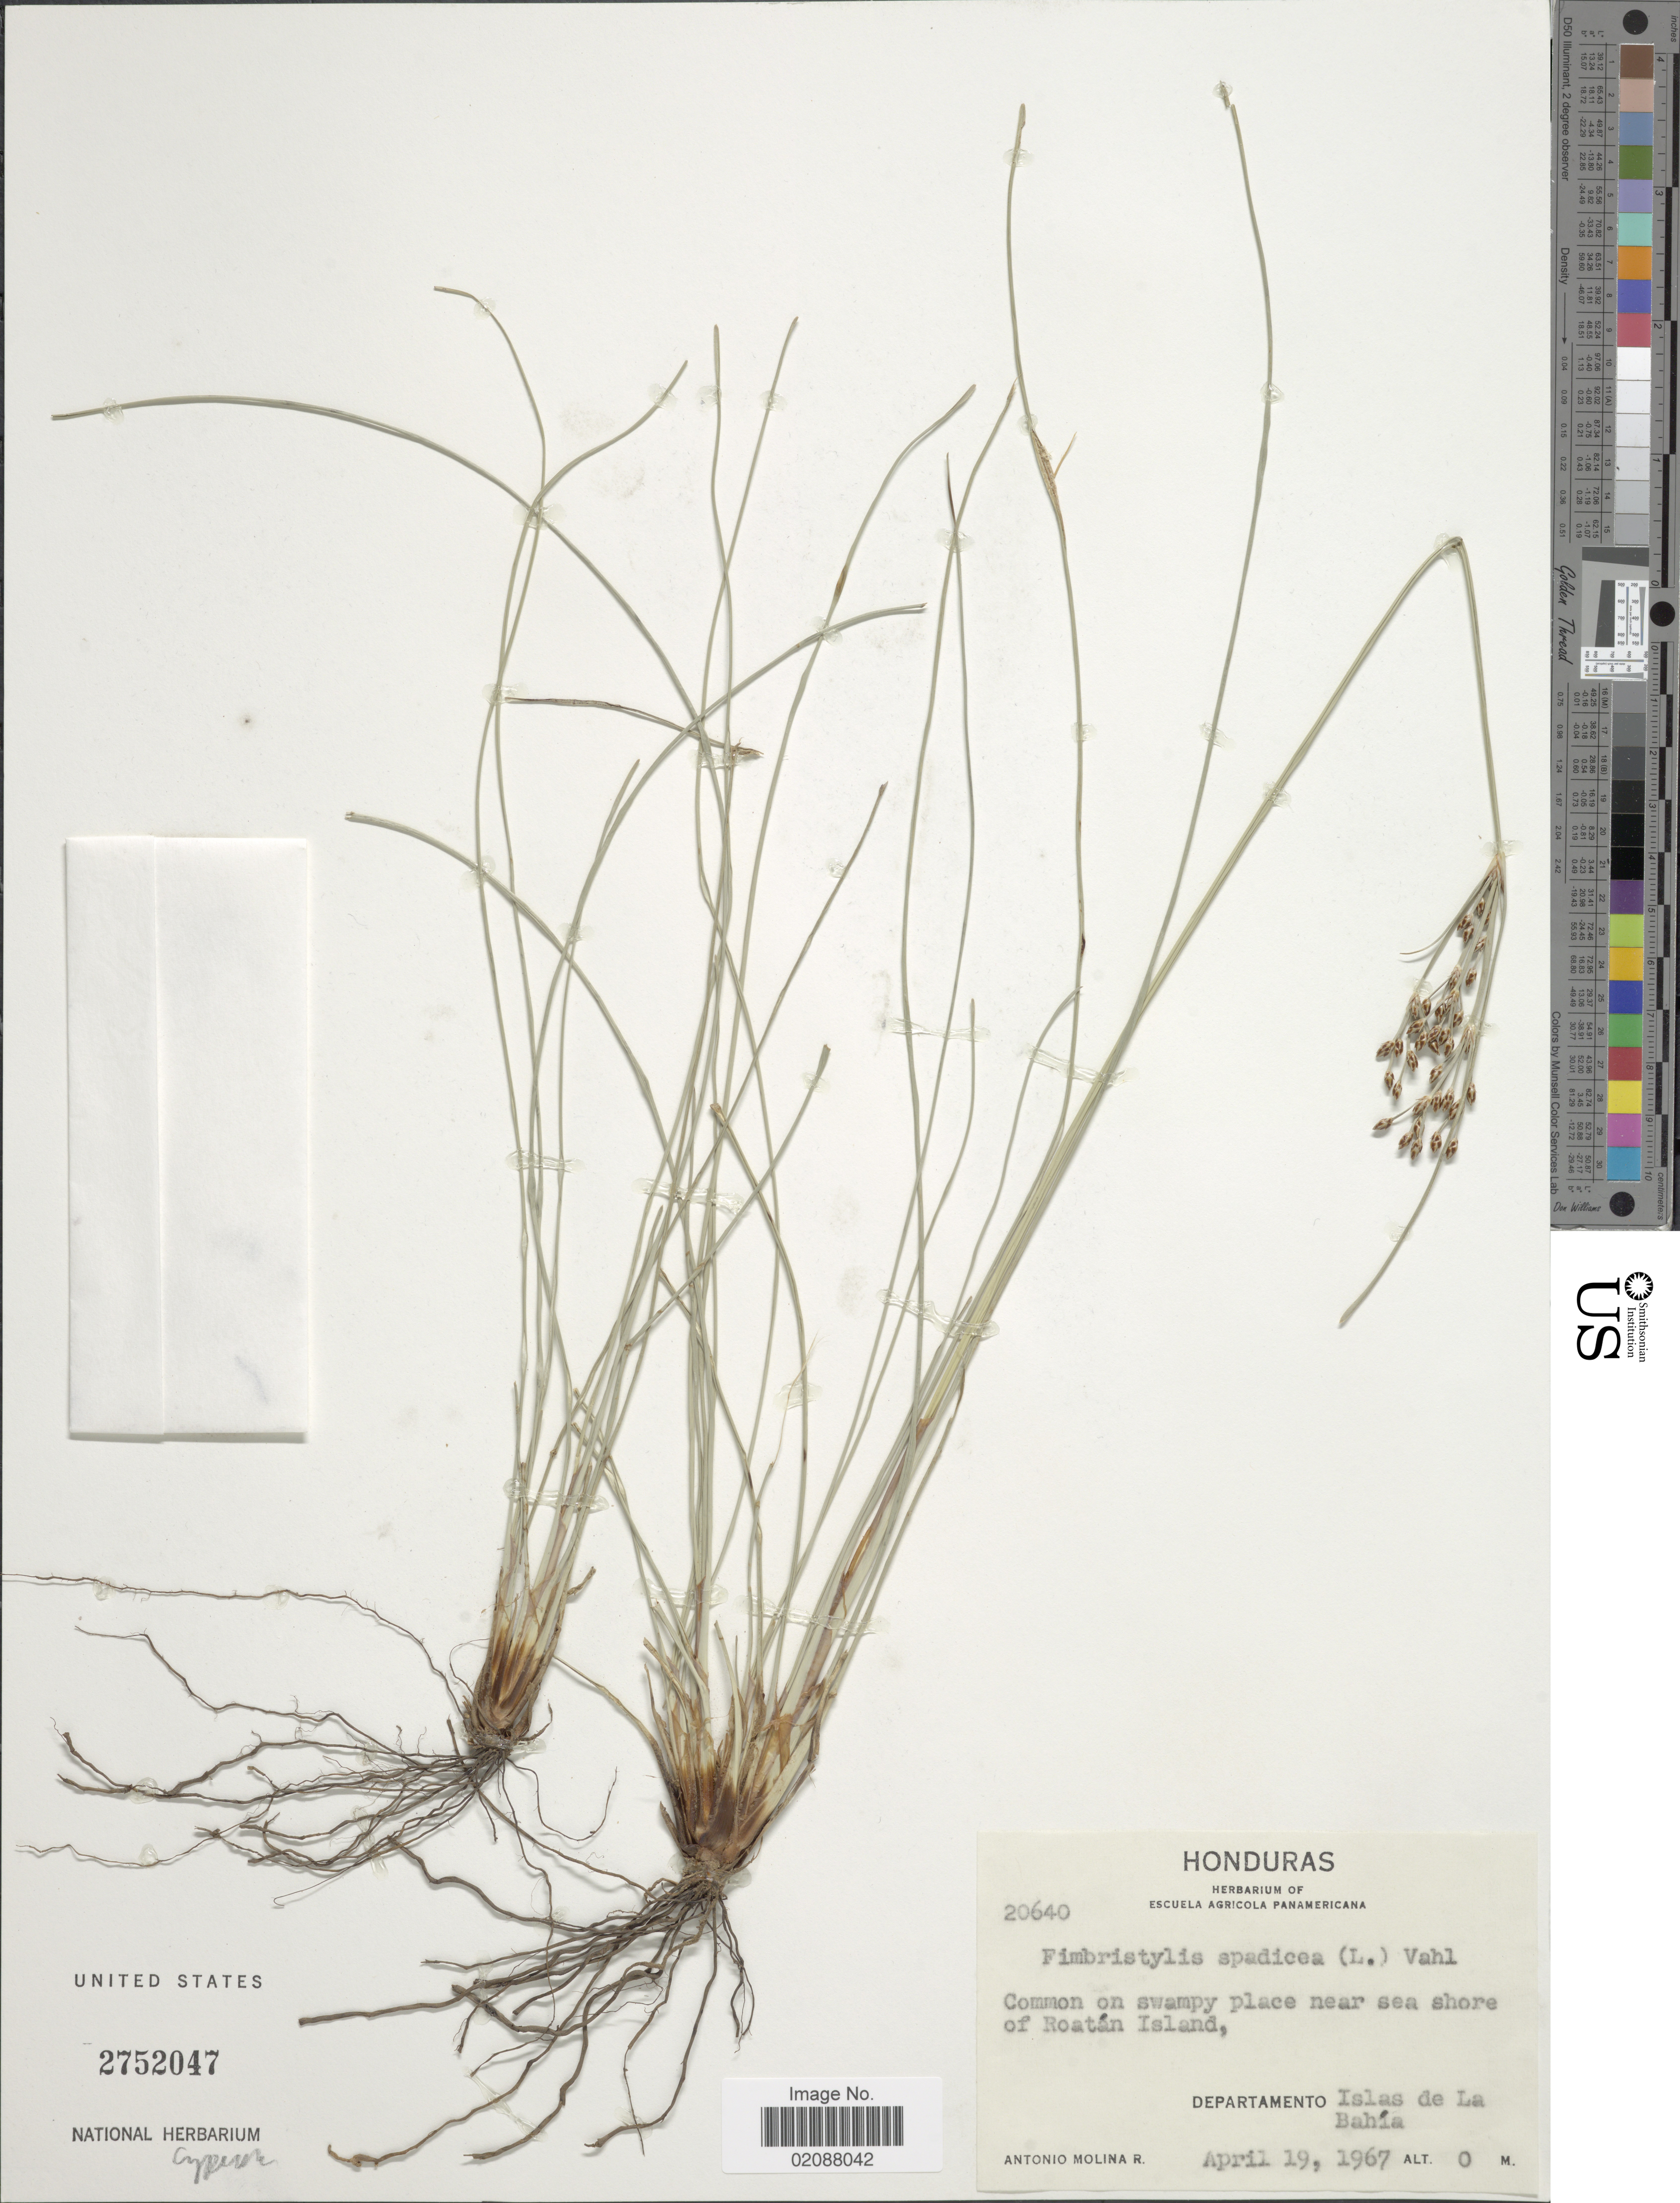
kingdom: Plantae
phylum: Tracheophyta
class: Liliopsida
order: Poales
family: Cyperaceae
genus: Fimbristylis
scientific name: Fimbristylis spadicea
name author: (L.) Vahl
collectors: A. Molina R.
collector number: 20640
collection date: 1967-04-19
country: Honduras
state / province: Islas de la Bahía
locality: On swampy places, near sea shore of Roatán Island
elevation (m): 0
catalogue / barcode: US 2752047